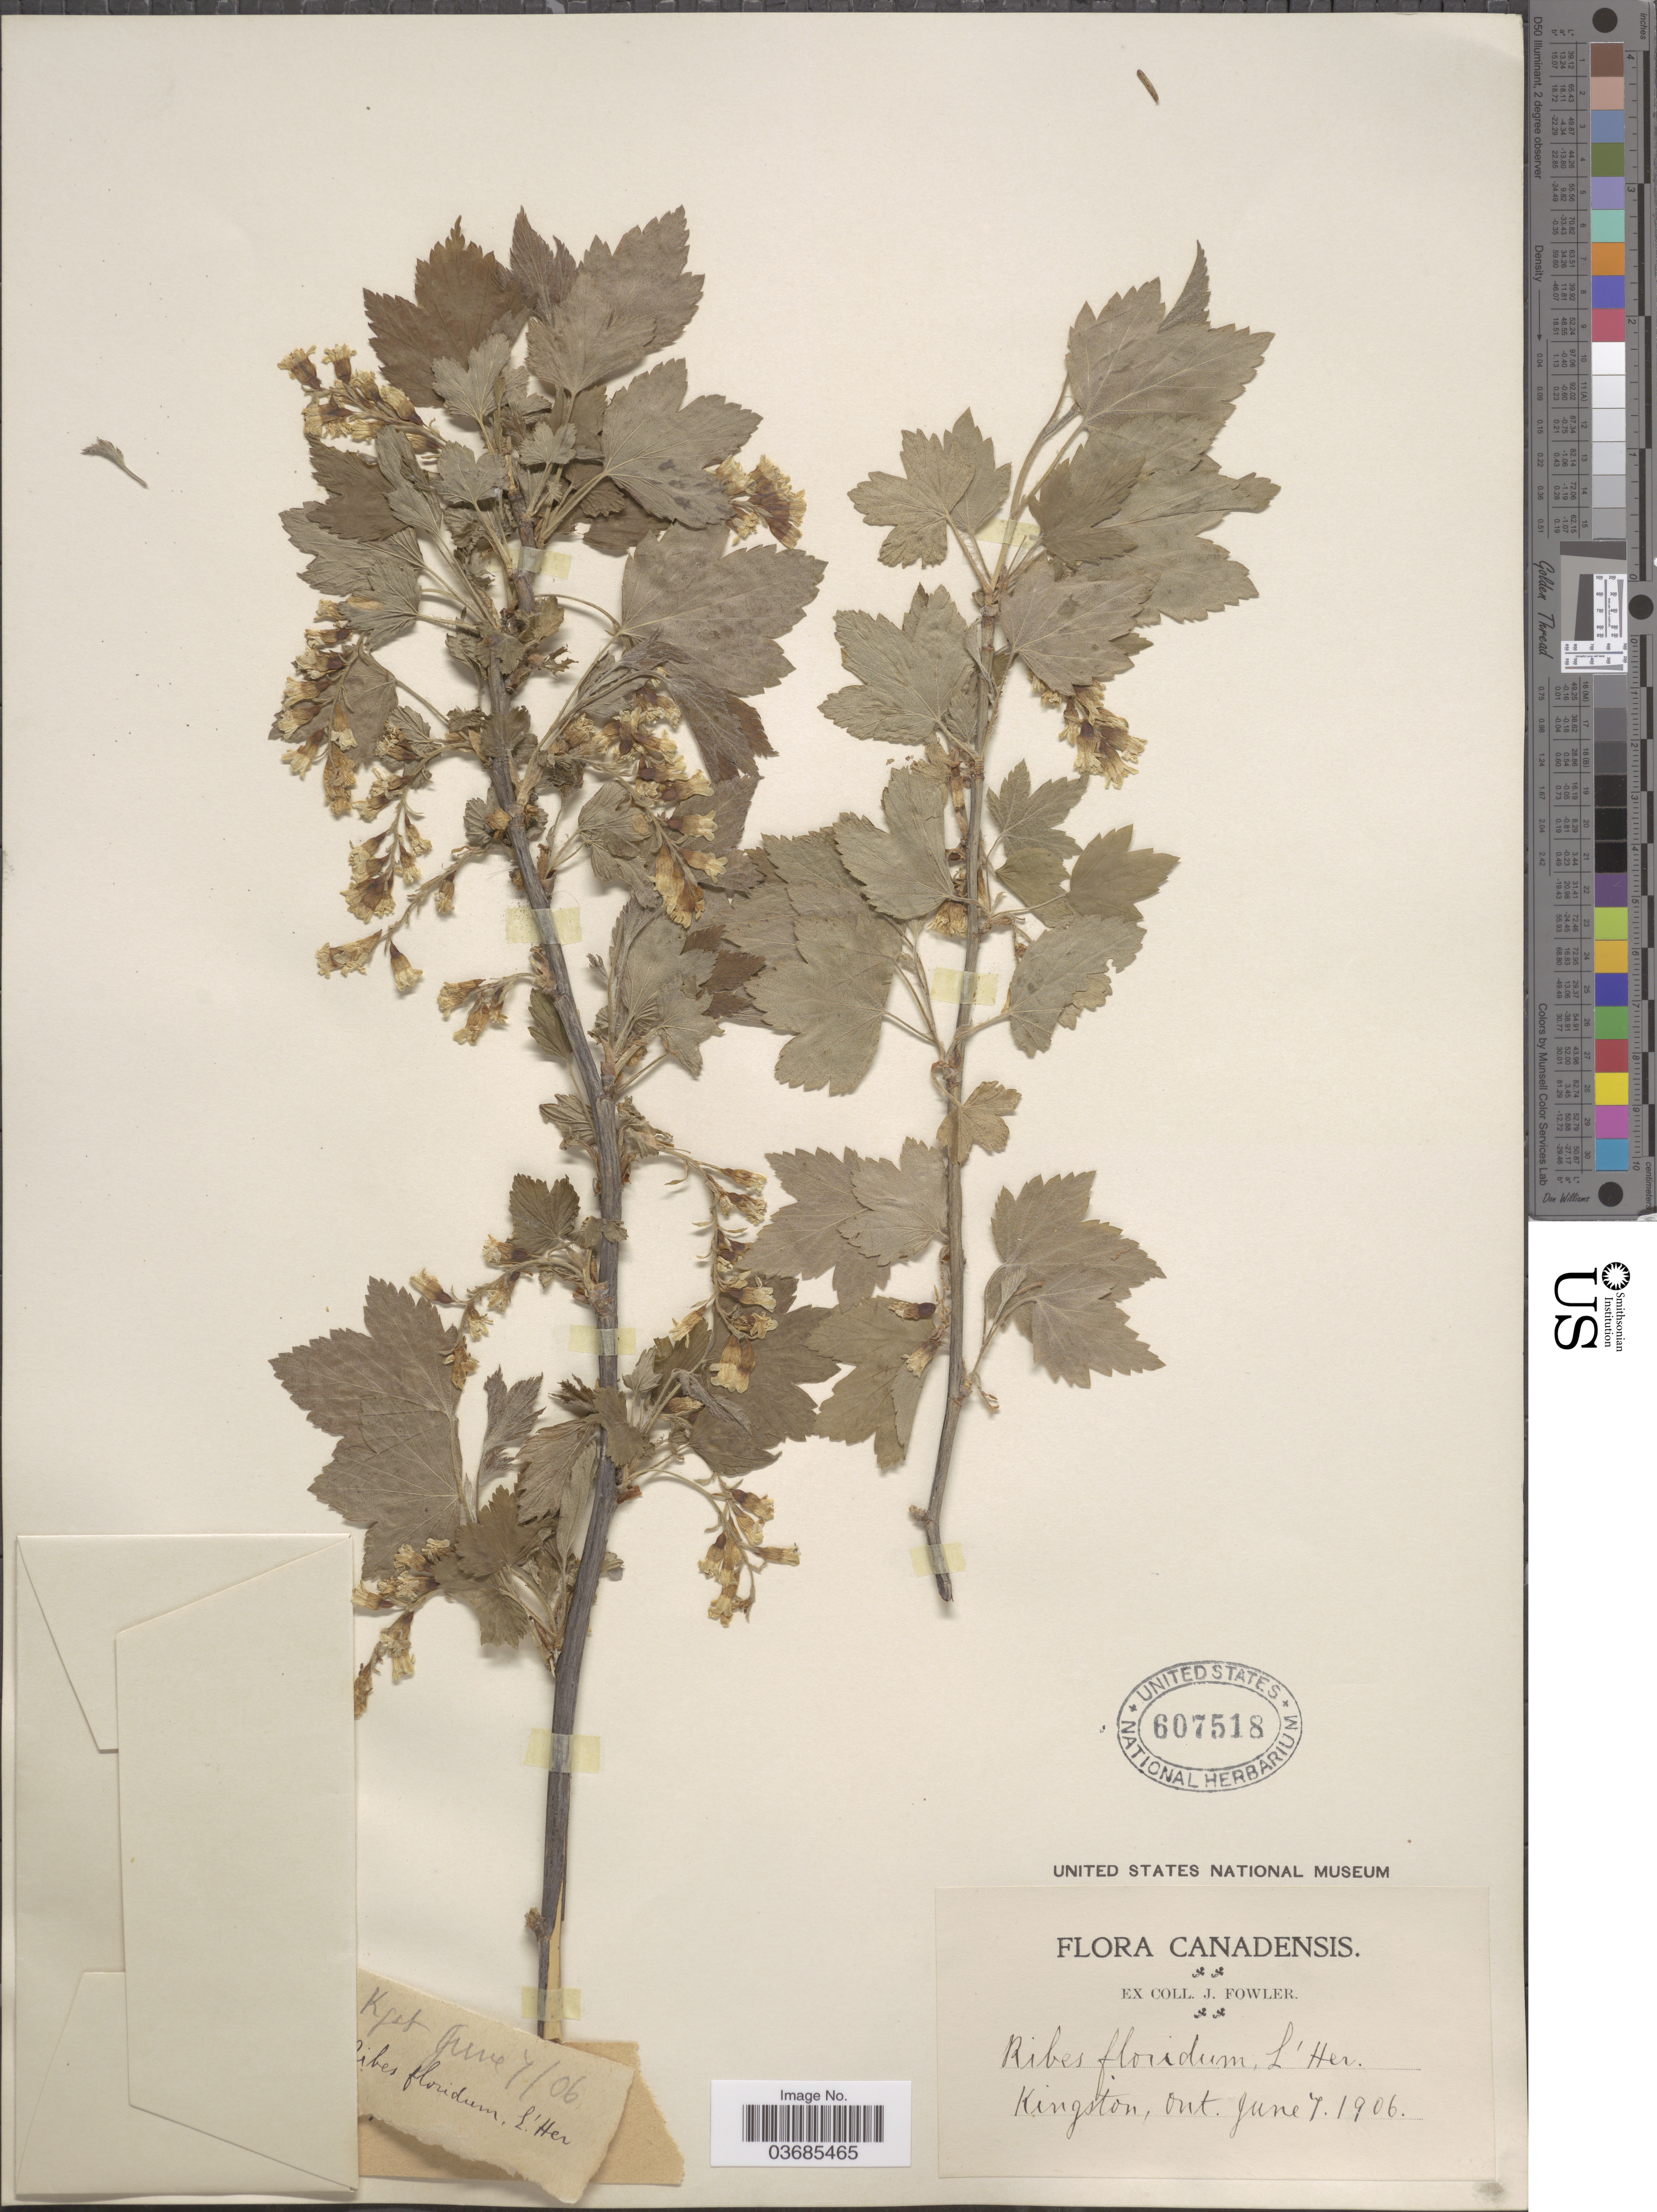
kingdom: Plantae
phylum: Tracheophyta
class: Magnoliopsida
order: Saxifragales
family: Grossulariaceae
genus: Ribes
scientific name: Ribes americanum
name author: Mill.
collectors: J. Fowler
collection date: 1906-06-07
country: Canada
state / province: Ontario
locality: Kingston.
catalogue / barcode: US 607518